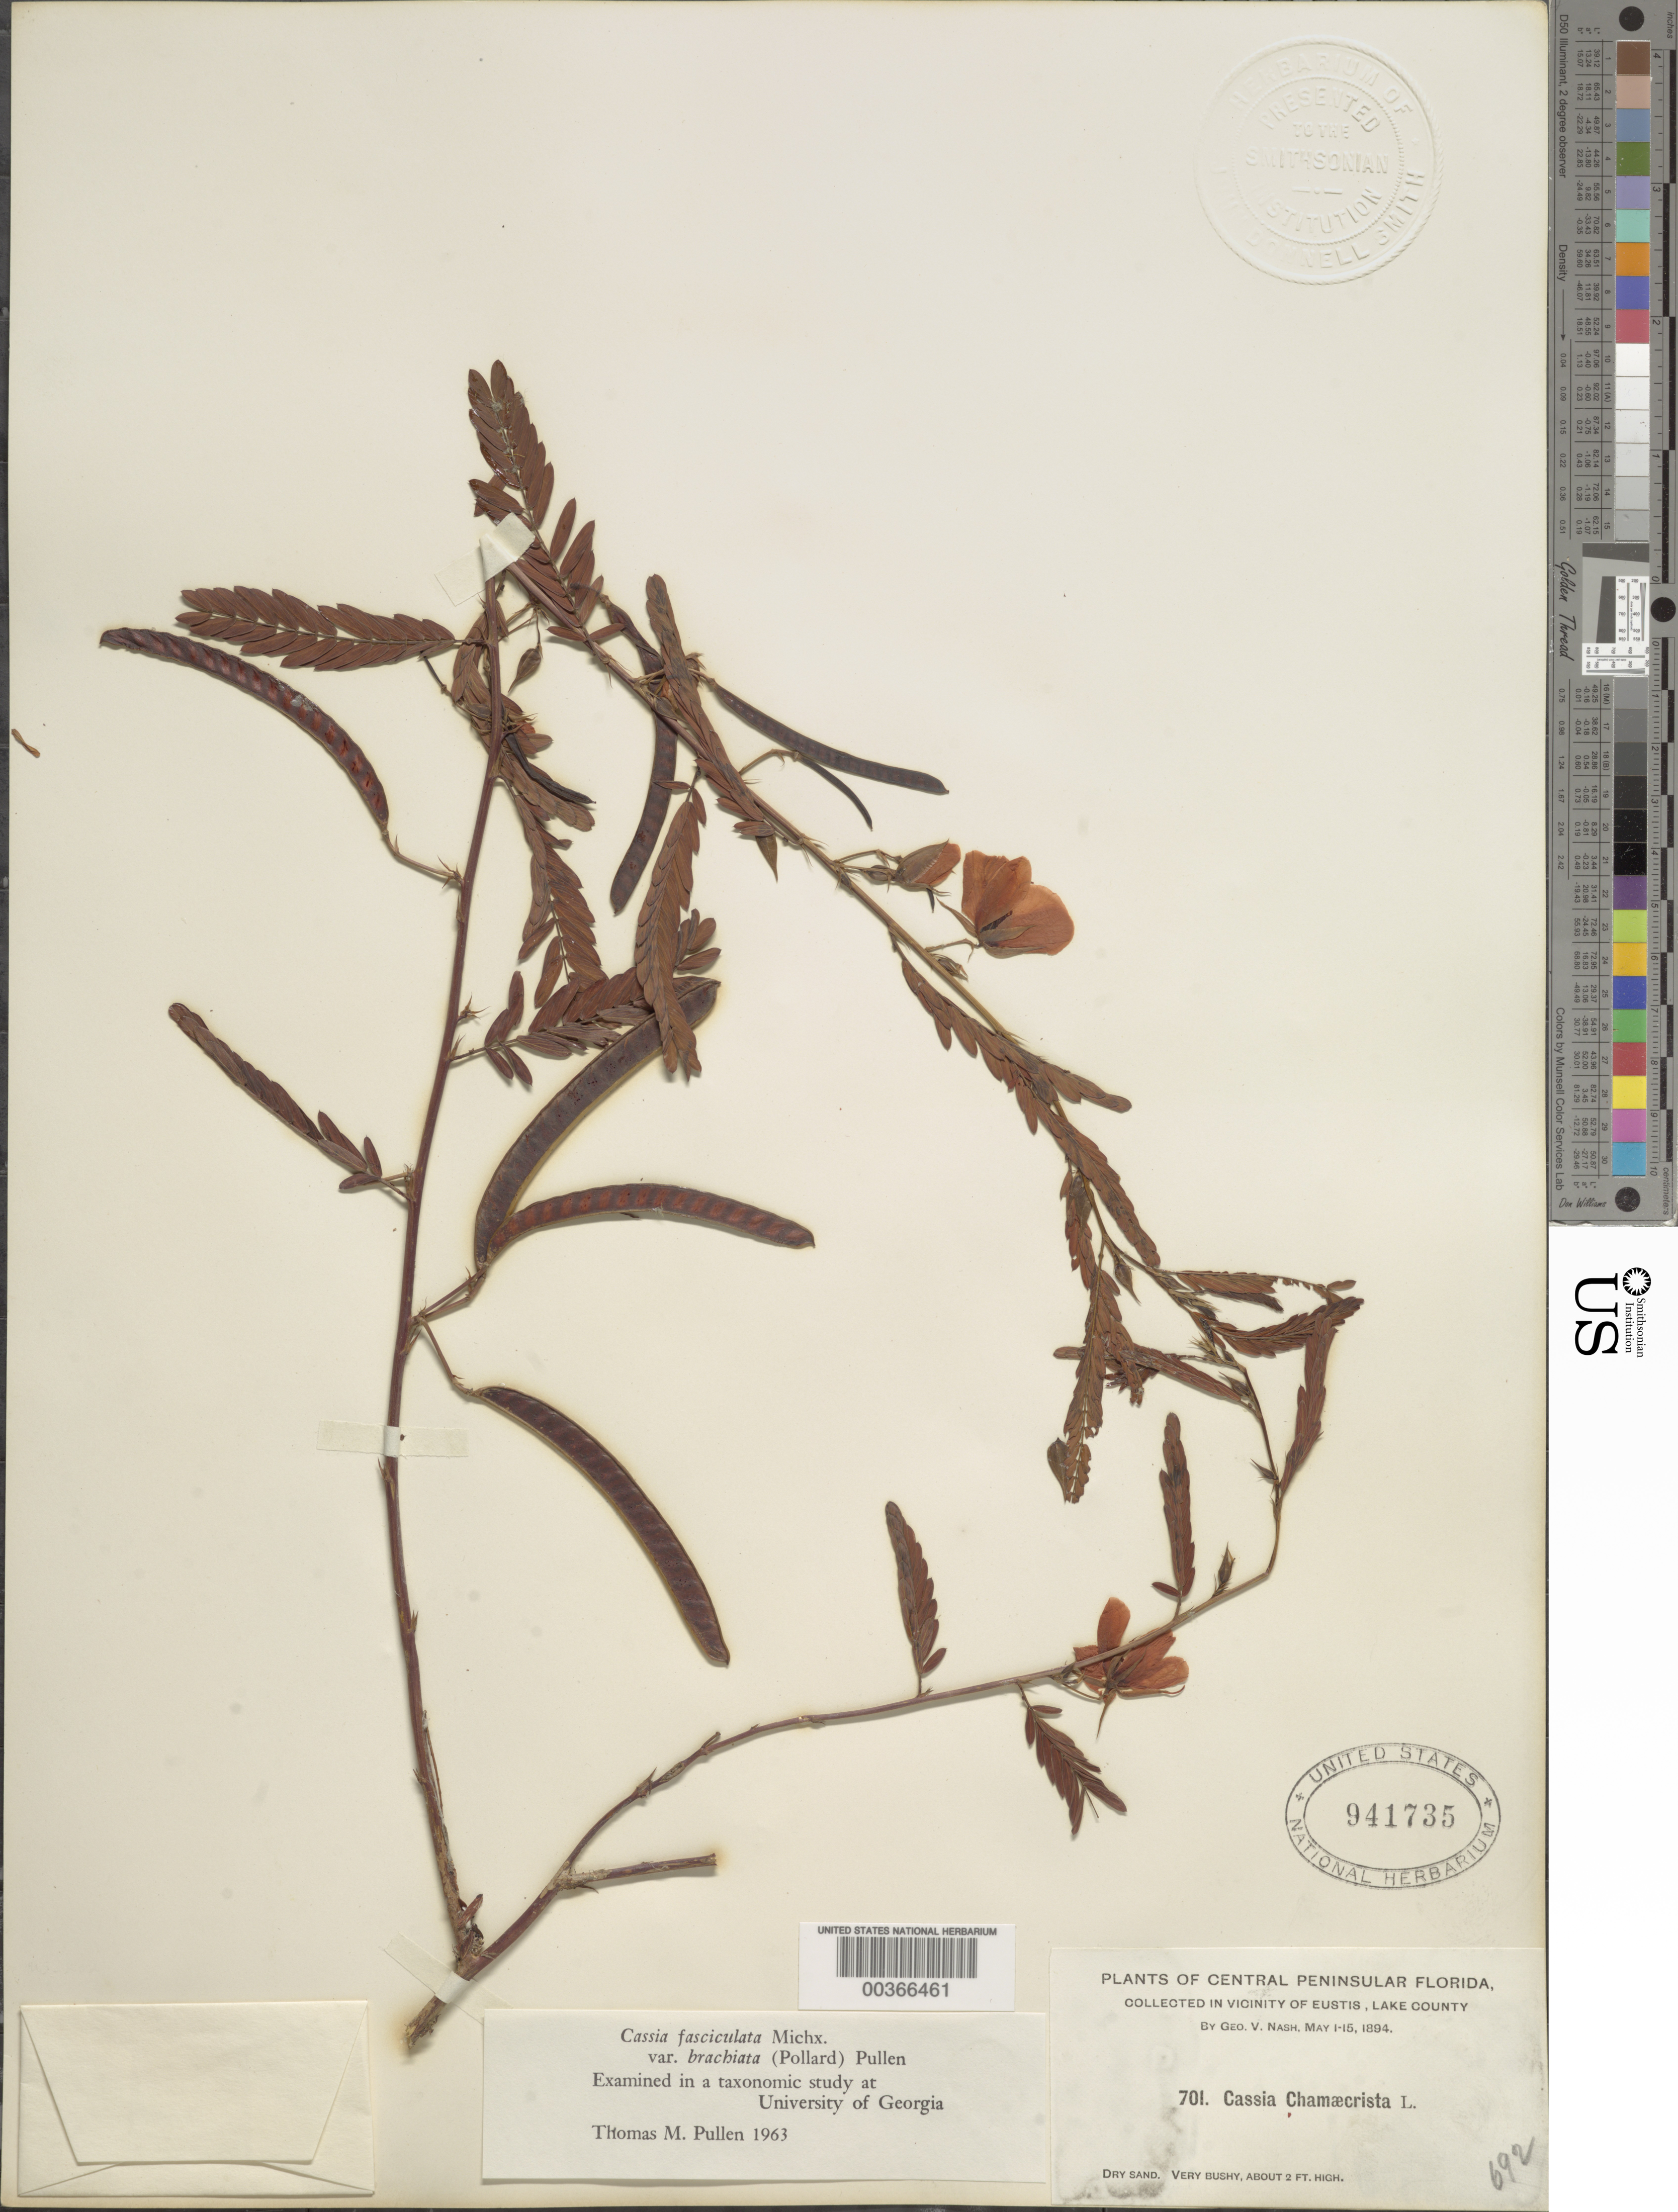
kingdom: Plantae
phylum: Tracheophyta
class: Magnoliopsida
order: Fabales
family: Fabaceae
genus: Chamaecrista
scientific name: Chamaecrista fasciculata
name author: (Michx.) Greene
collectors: G. V. Nash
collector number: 701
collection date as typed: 01 May 1894 to 15 May 1894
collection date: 1894-05-01/1894-05-15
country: United States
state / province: Florida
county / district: Lake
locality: Vicinity of eustis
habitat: Dry sand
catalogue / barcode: US 941735